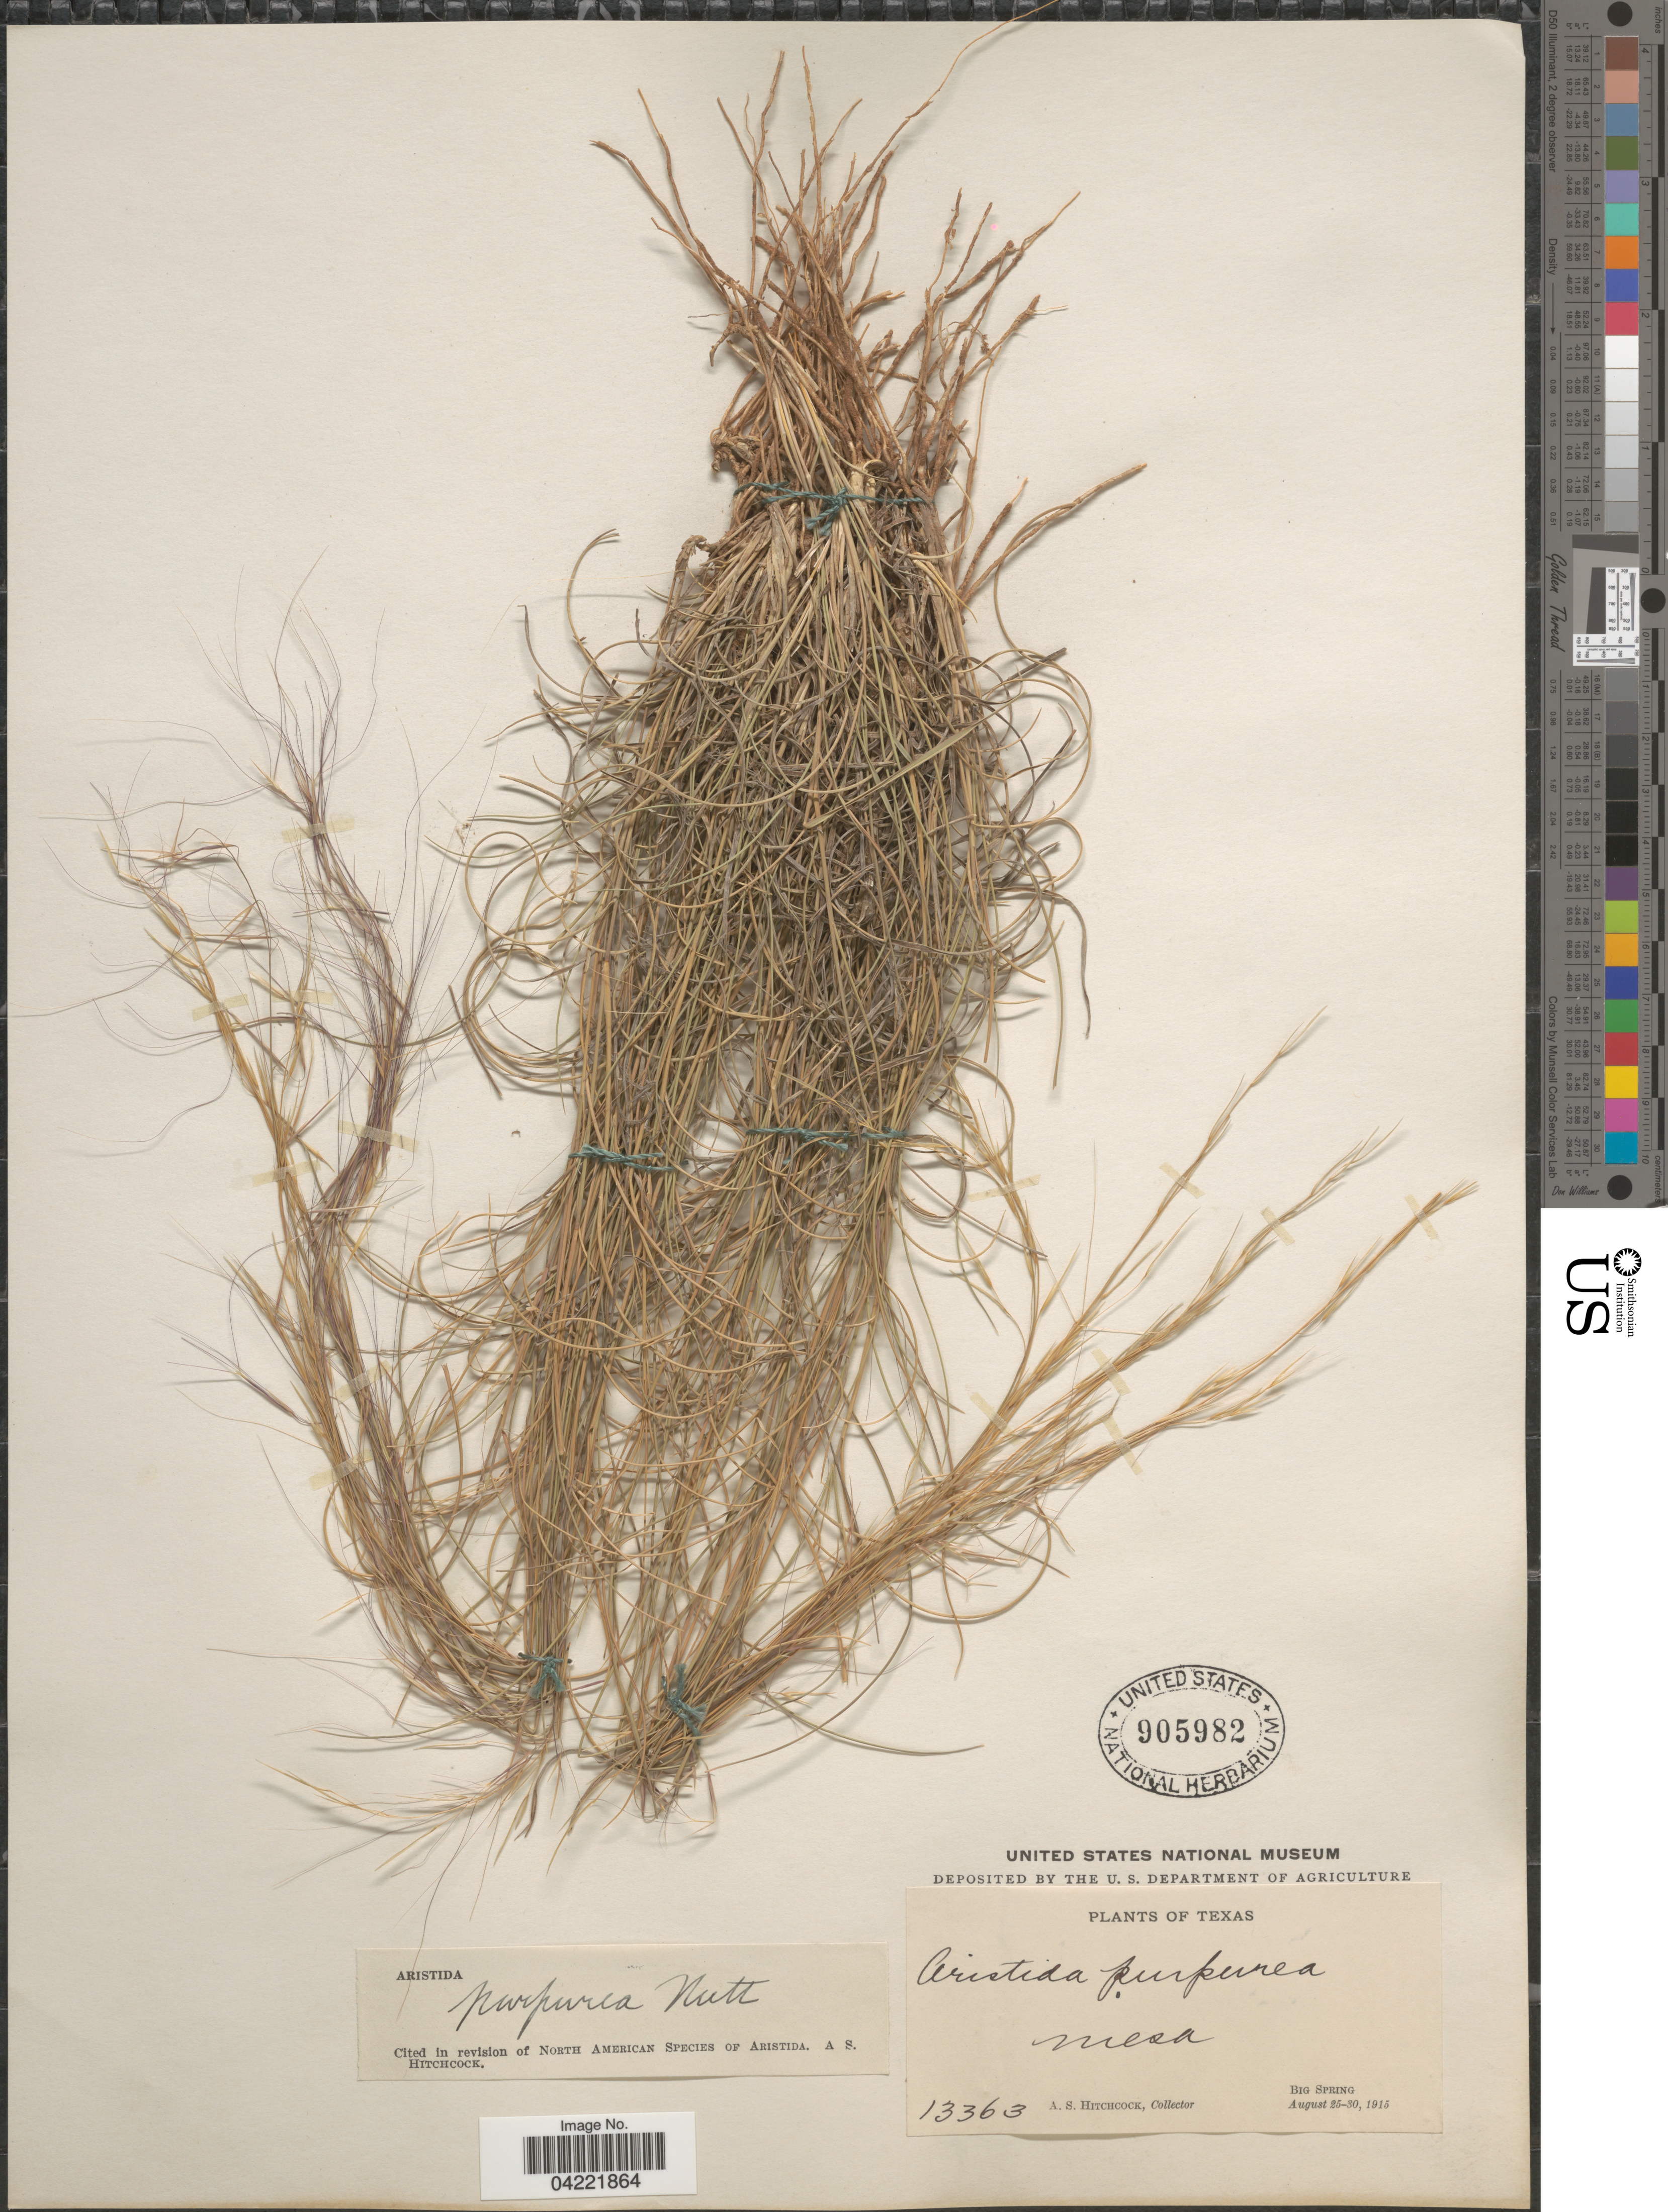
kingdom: Plantae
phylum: Tracheophyta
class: Liliopsida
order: Poales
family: Poaceae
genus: Aristida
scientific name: Aristida purpurea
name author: Nutt.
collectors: A. S. Hitchcock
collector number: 13363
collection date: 1915-08-25/1915-08-30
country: United States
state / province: Texas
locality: Mesa. Big Spring.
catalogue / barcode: US 905982